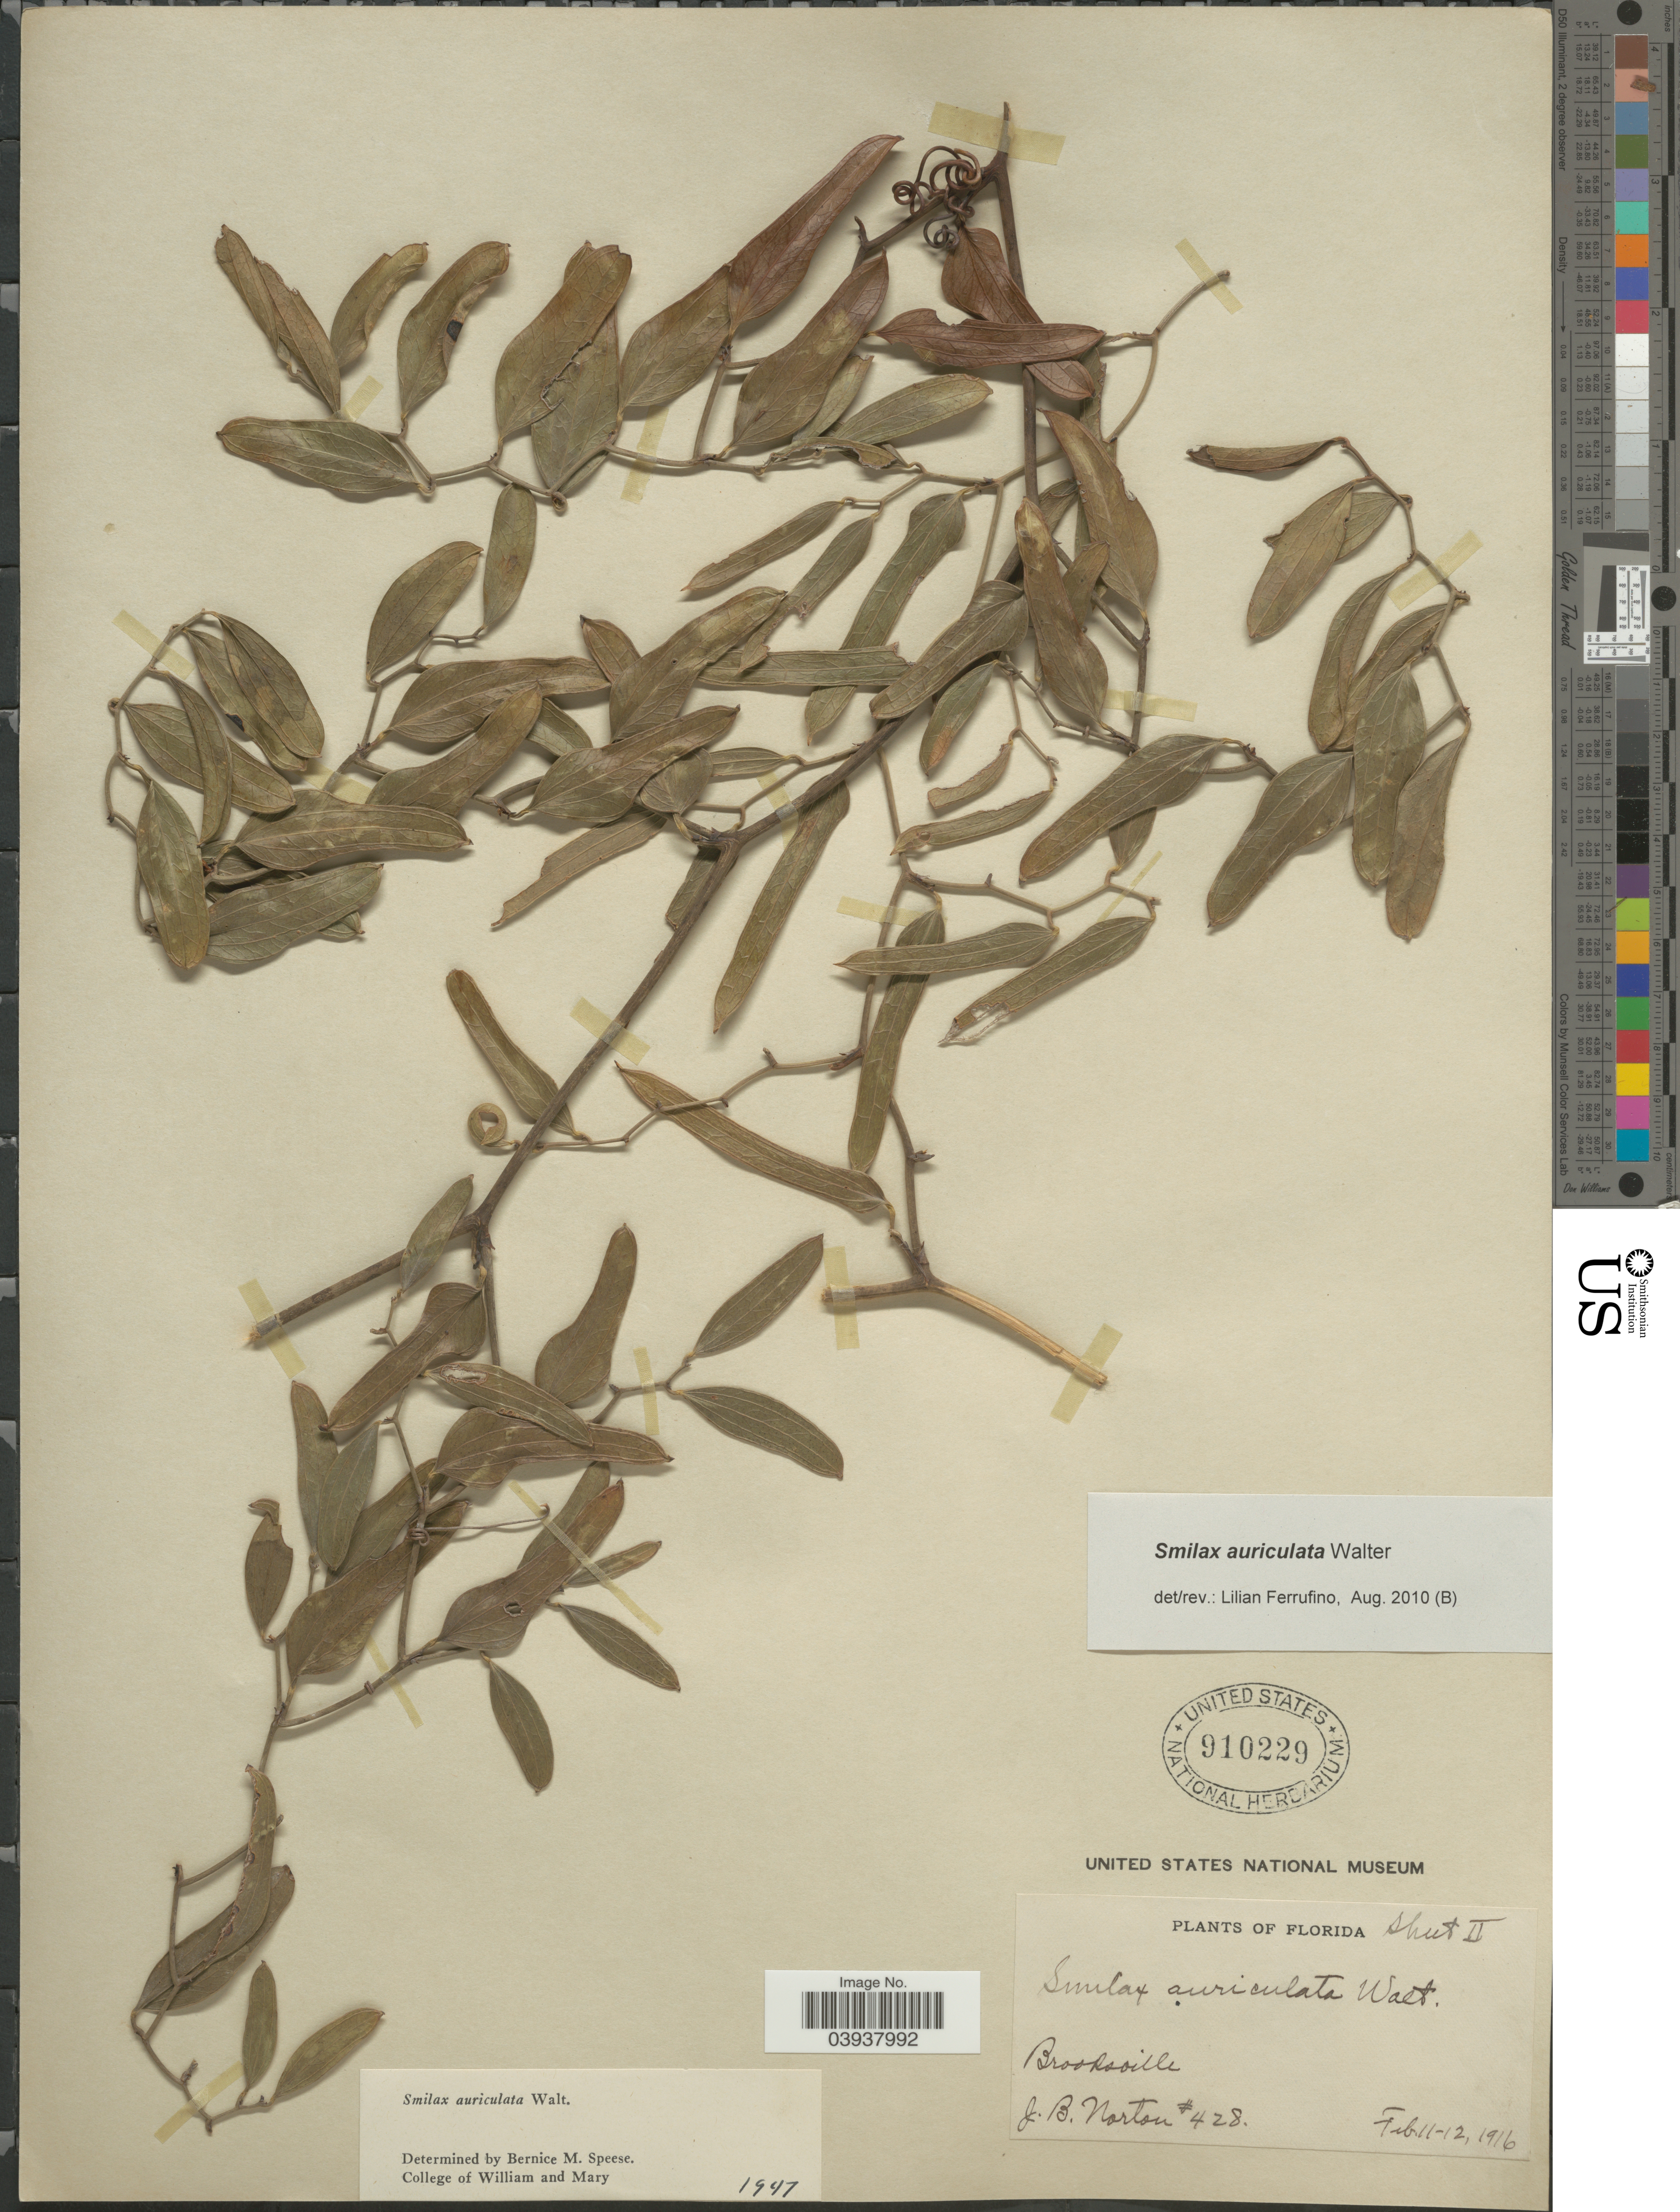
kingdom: Plantae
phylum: Tracheophyta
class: Liliopsida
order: Liliales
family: Smilacaceae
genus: Smilax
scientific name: Smilax auriculata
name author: Walter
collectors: J. B. Norton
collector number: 428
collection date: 1916-02-11/1916-02-12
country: United States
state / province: Florida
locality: Brooksville.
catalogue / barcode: US 910229